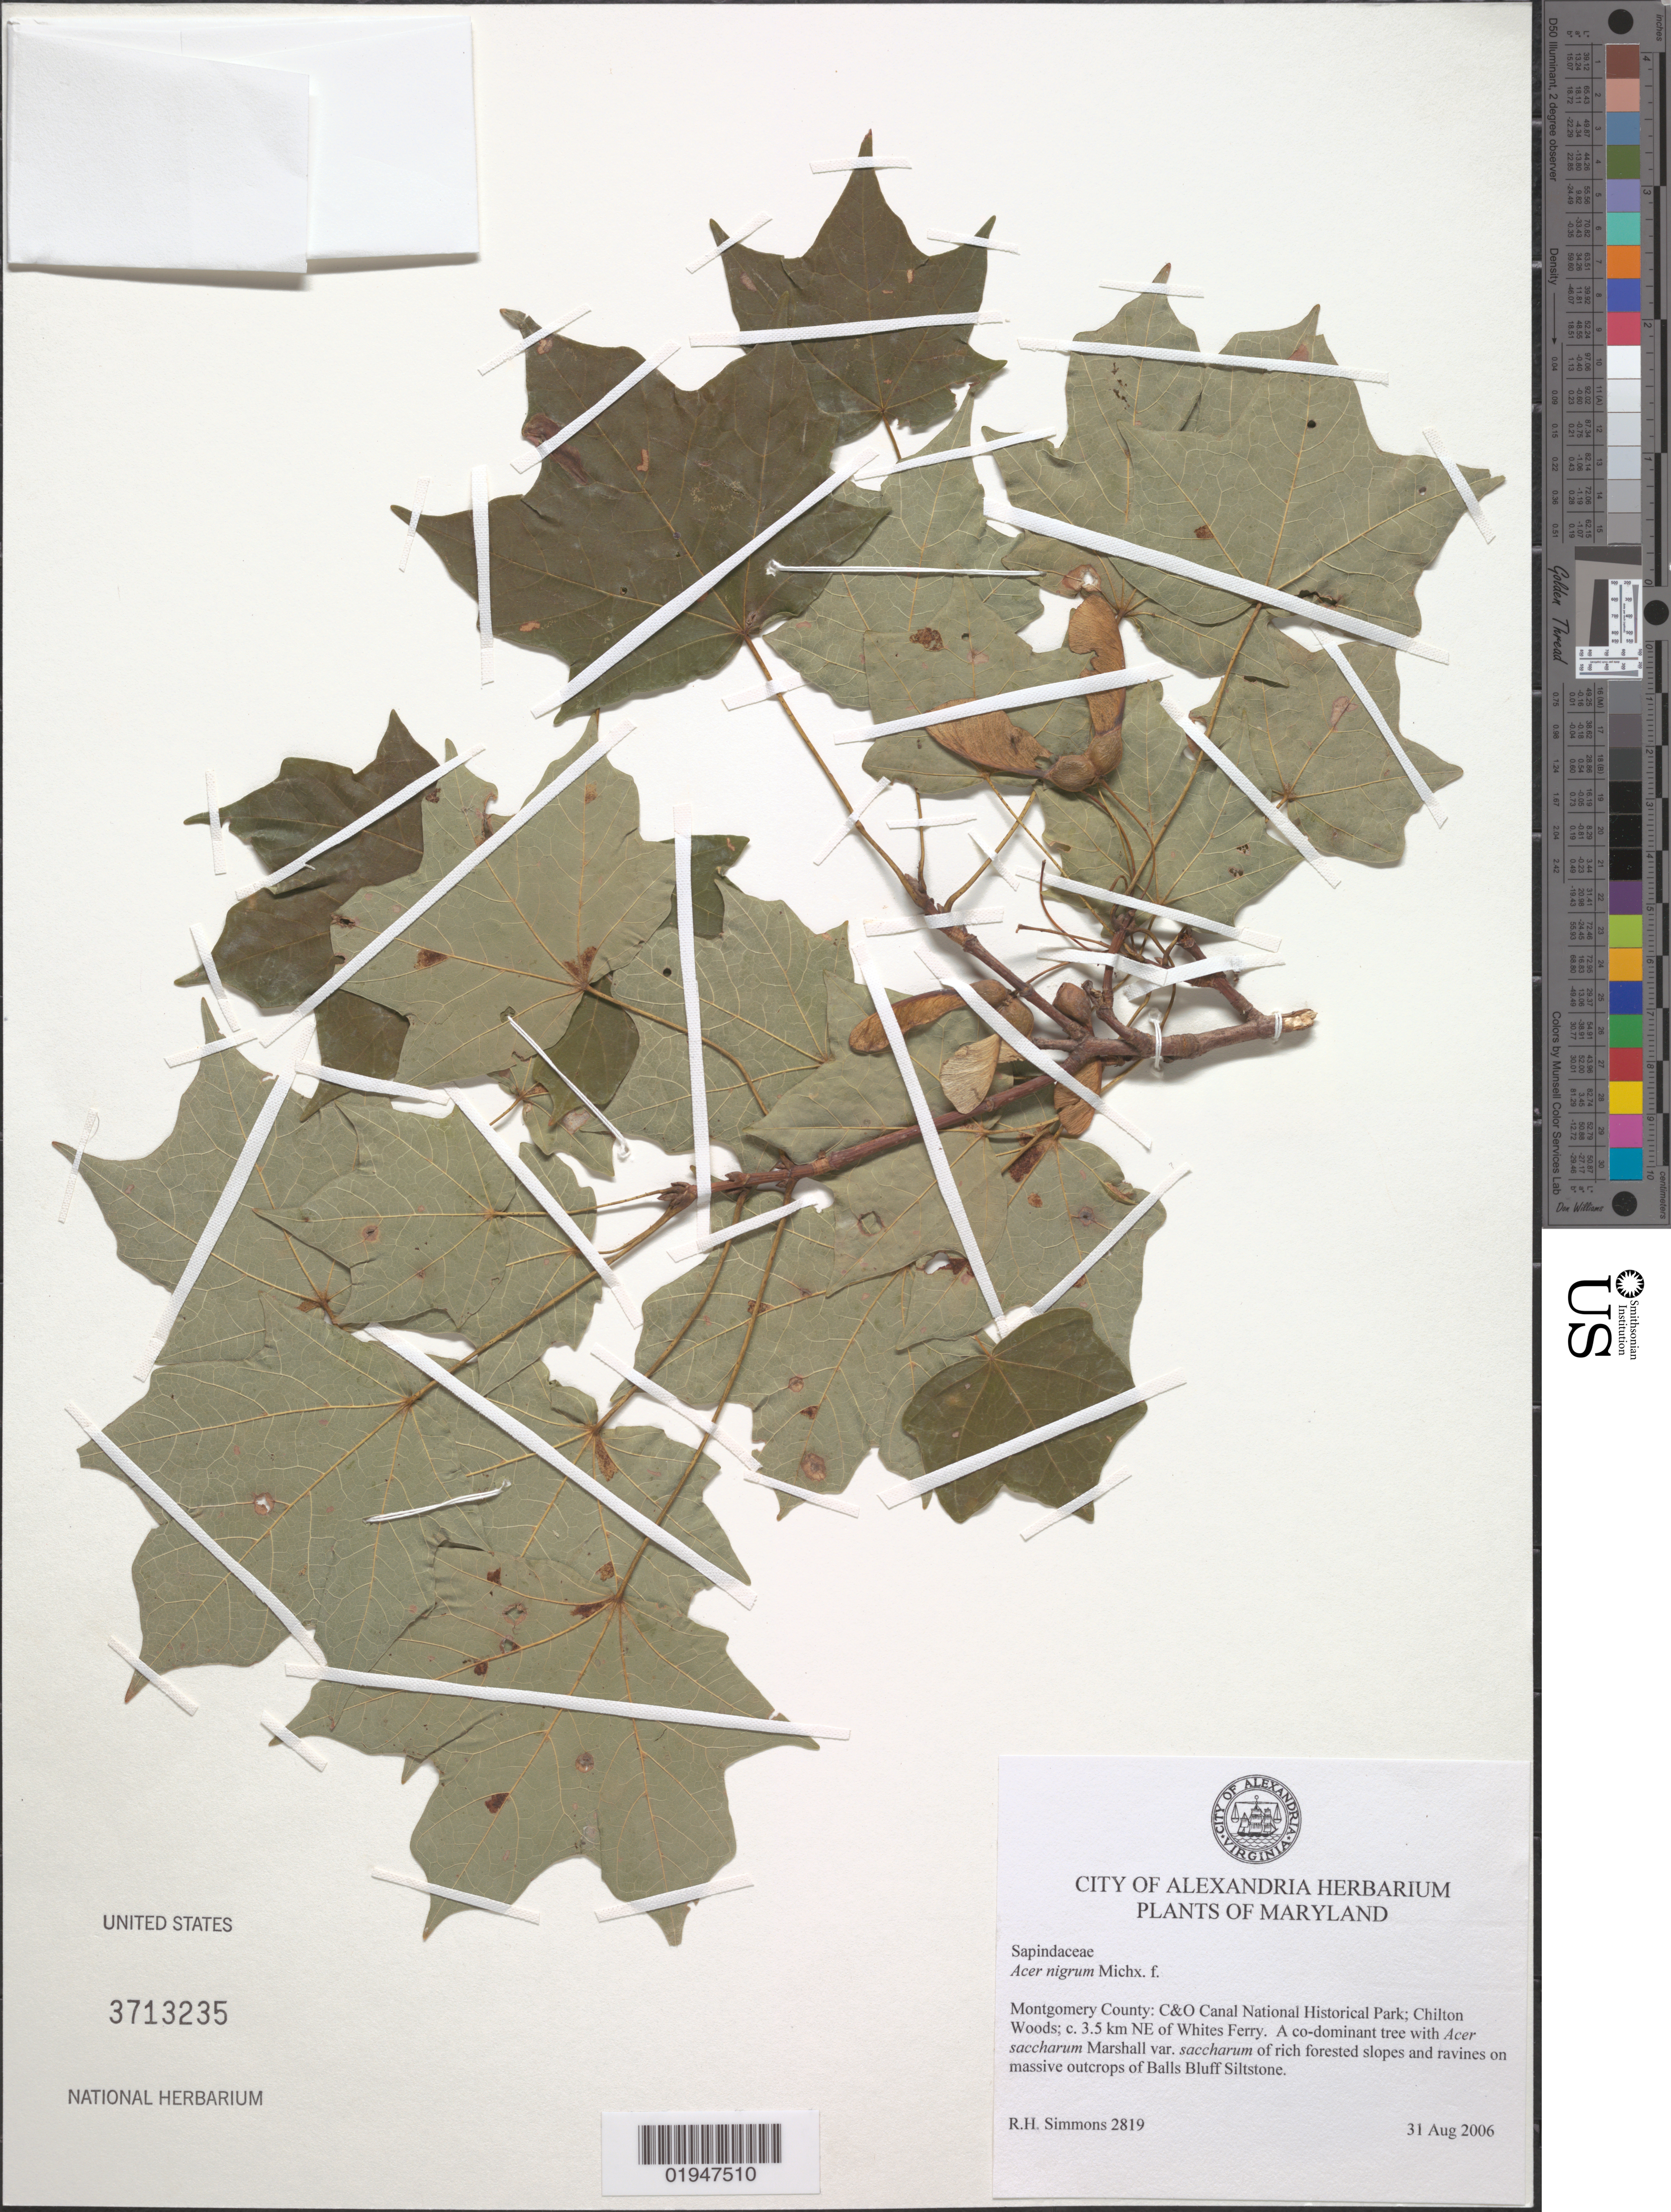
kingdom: Plantae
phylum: Tracheophyta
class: Magnoliopsida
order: Sapindales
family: Sapindaceae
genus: Acer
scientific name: Acer nigrum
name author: F. Michx.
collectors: R. H. Simmons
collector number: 2819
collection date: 2006-08-31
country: United States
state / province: Maryland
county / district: Montgomery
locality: C&O Canal National Historical Park, Chilton Woods, c. 3.5 km NE of Whites Ferry.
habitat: A co-dominant tree with Acer saccharum Marshall var. saccharum of rich forested slopes and ravines on massive outcrops of Balls Bluff Siltstone.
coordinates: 39.17770, 077.49348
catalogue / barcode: US 3713235